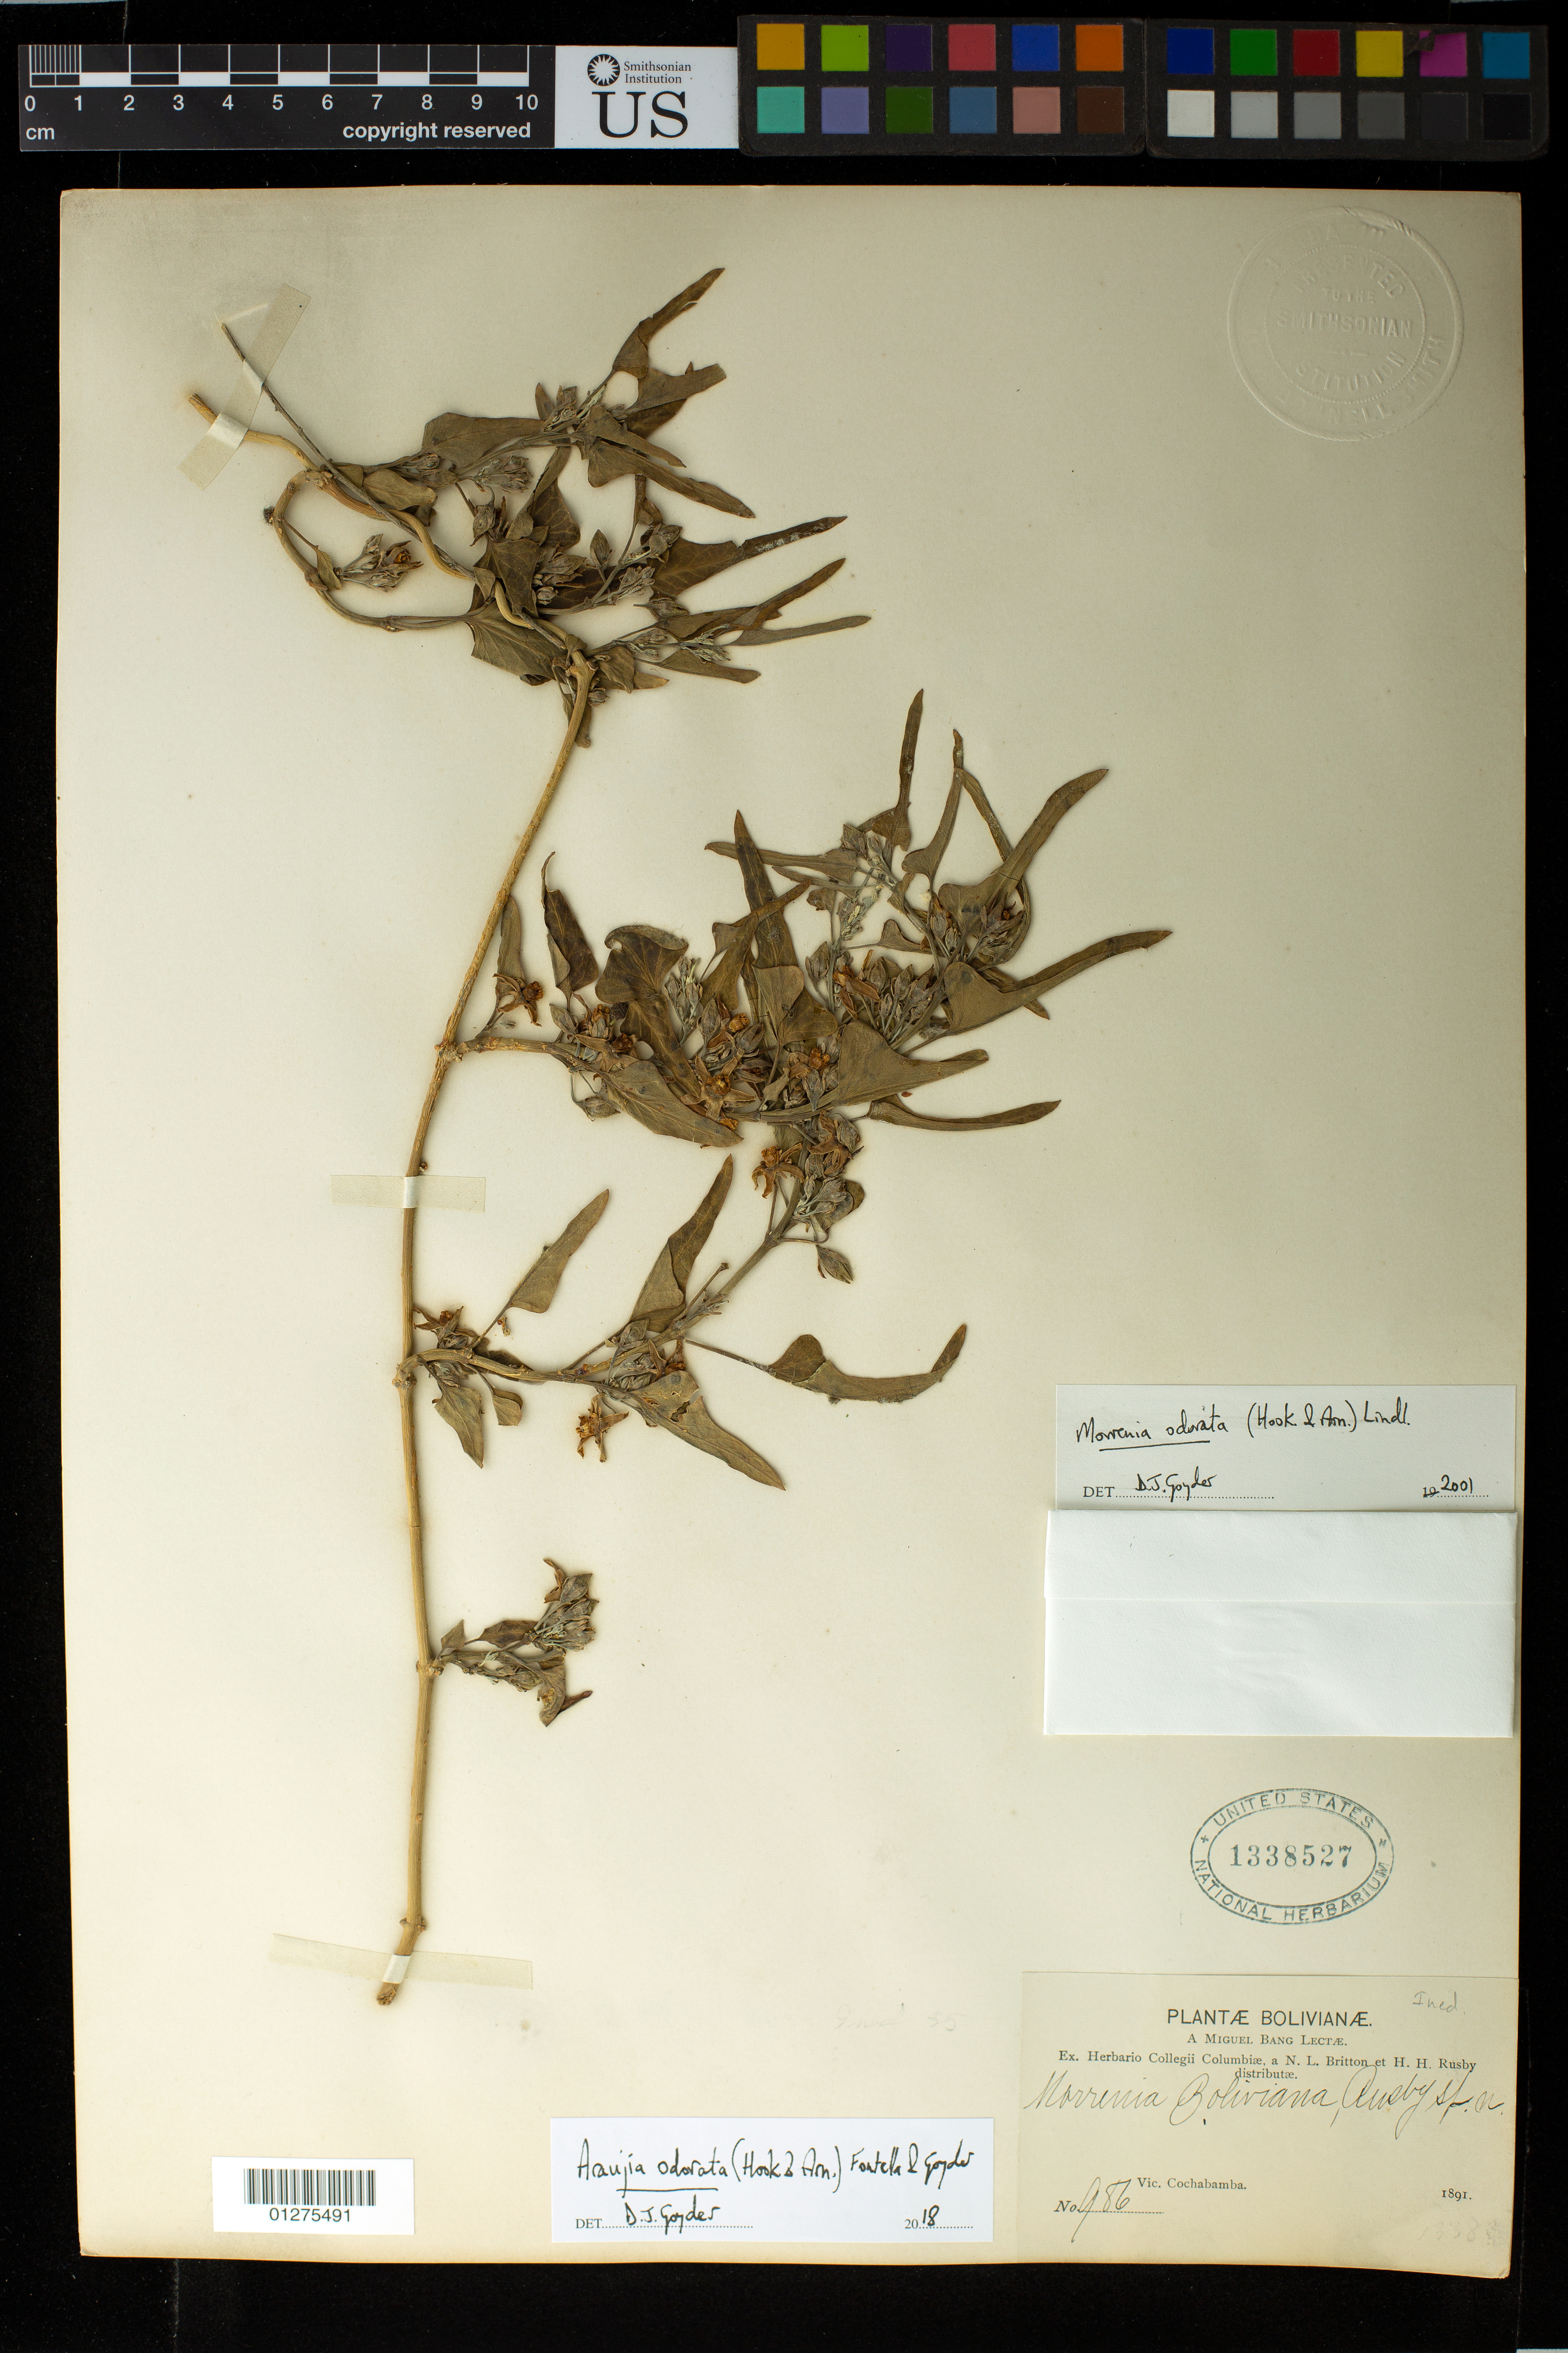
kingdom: Plantae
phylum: Tracheophyta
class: Magnoliopsida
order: Gentianales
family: Apocynaceae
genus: Araujia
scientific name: Araujia odorata (Hook. & Arn.) Fontella & Goyder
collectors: M. Bang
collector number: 986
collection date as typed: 1891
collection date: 1891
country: Bolivia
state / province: Cochabamba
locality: Vic. Cochabamba.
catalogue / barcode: US 1338527